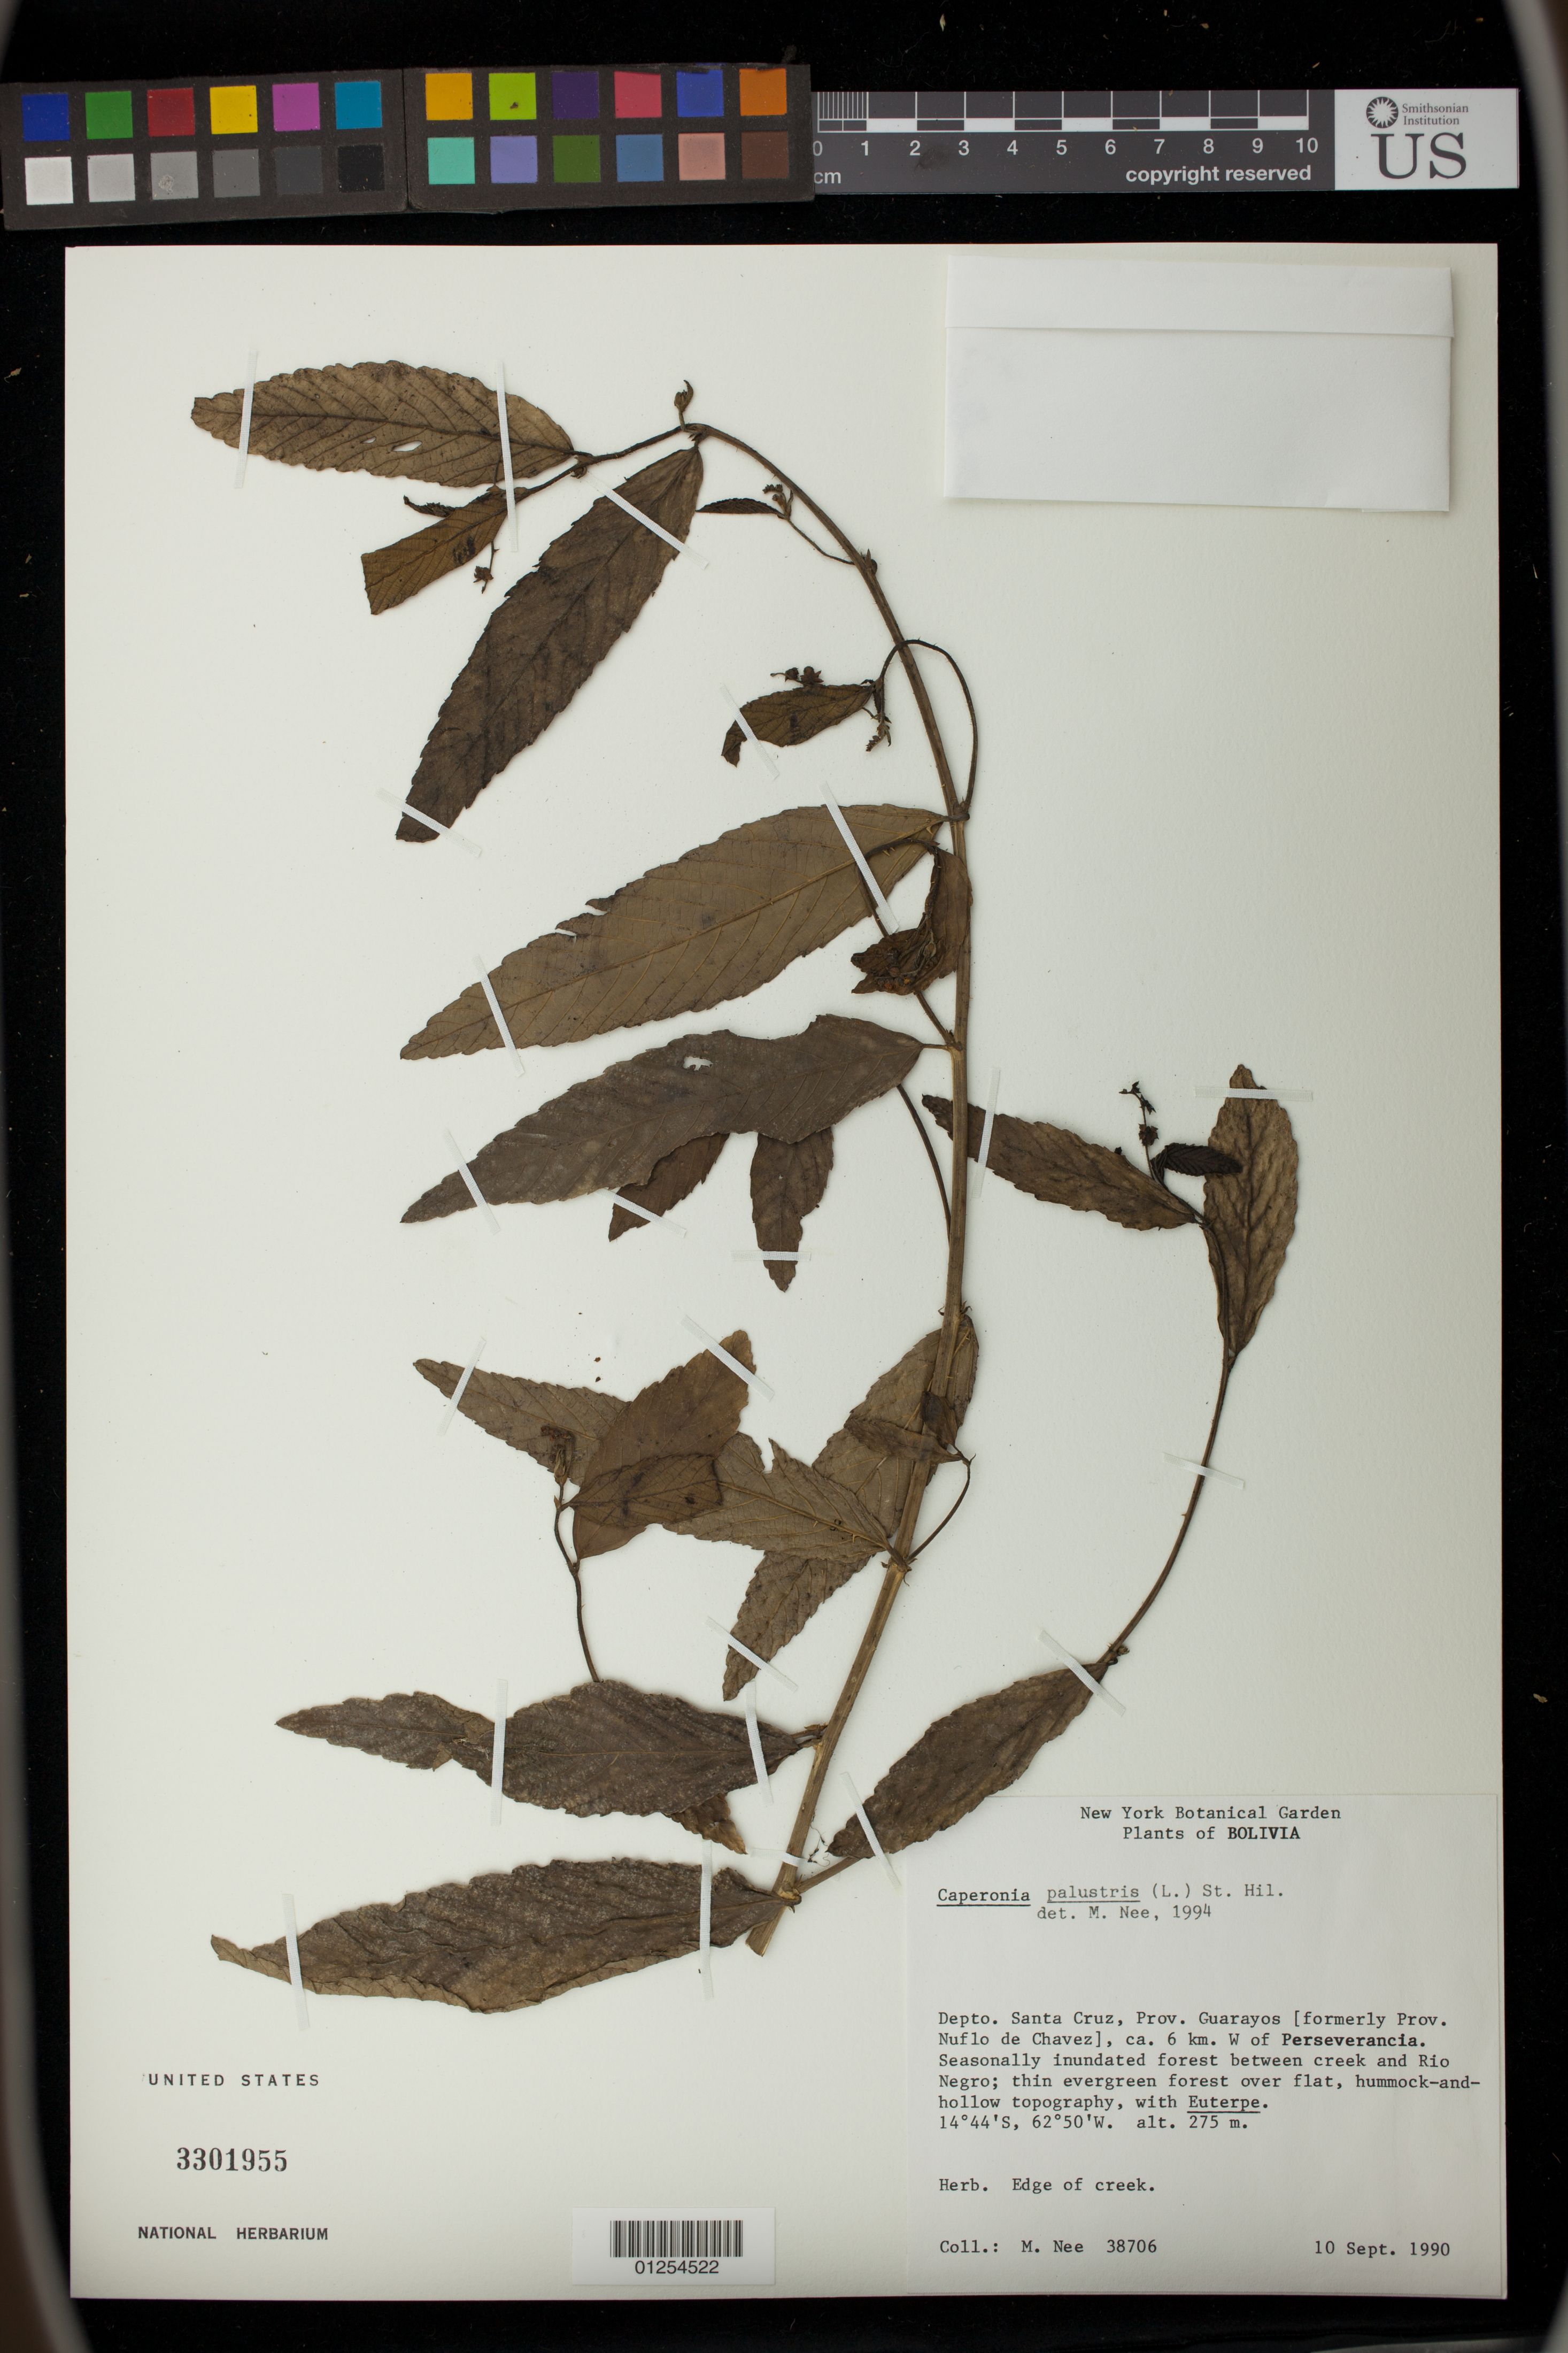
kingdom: Plantae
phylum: Tracheophyta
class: Magnoliopsida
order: Malpighiales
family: Euphorbiaceae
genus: Caperonia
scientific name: Caperonia palustris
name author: (L.) A. St.-Hil.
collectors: M. Nee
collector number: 38706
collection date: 1990-09-10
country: Bolivia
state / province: Santa Cruz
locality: Prov. Guarayos [formerly Prov. Nuflo de Chavez], ca. 6 km. W of Perseverancia.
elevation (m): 275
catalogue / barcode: US 3301955